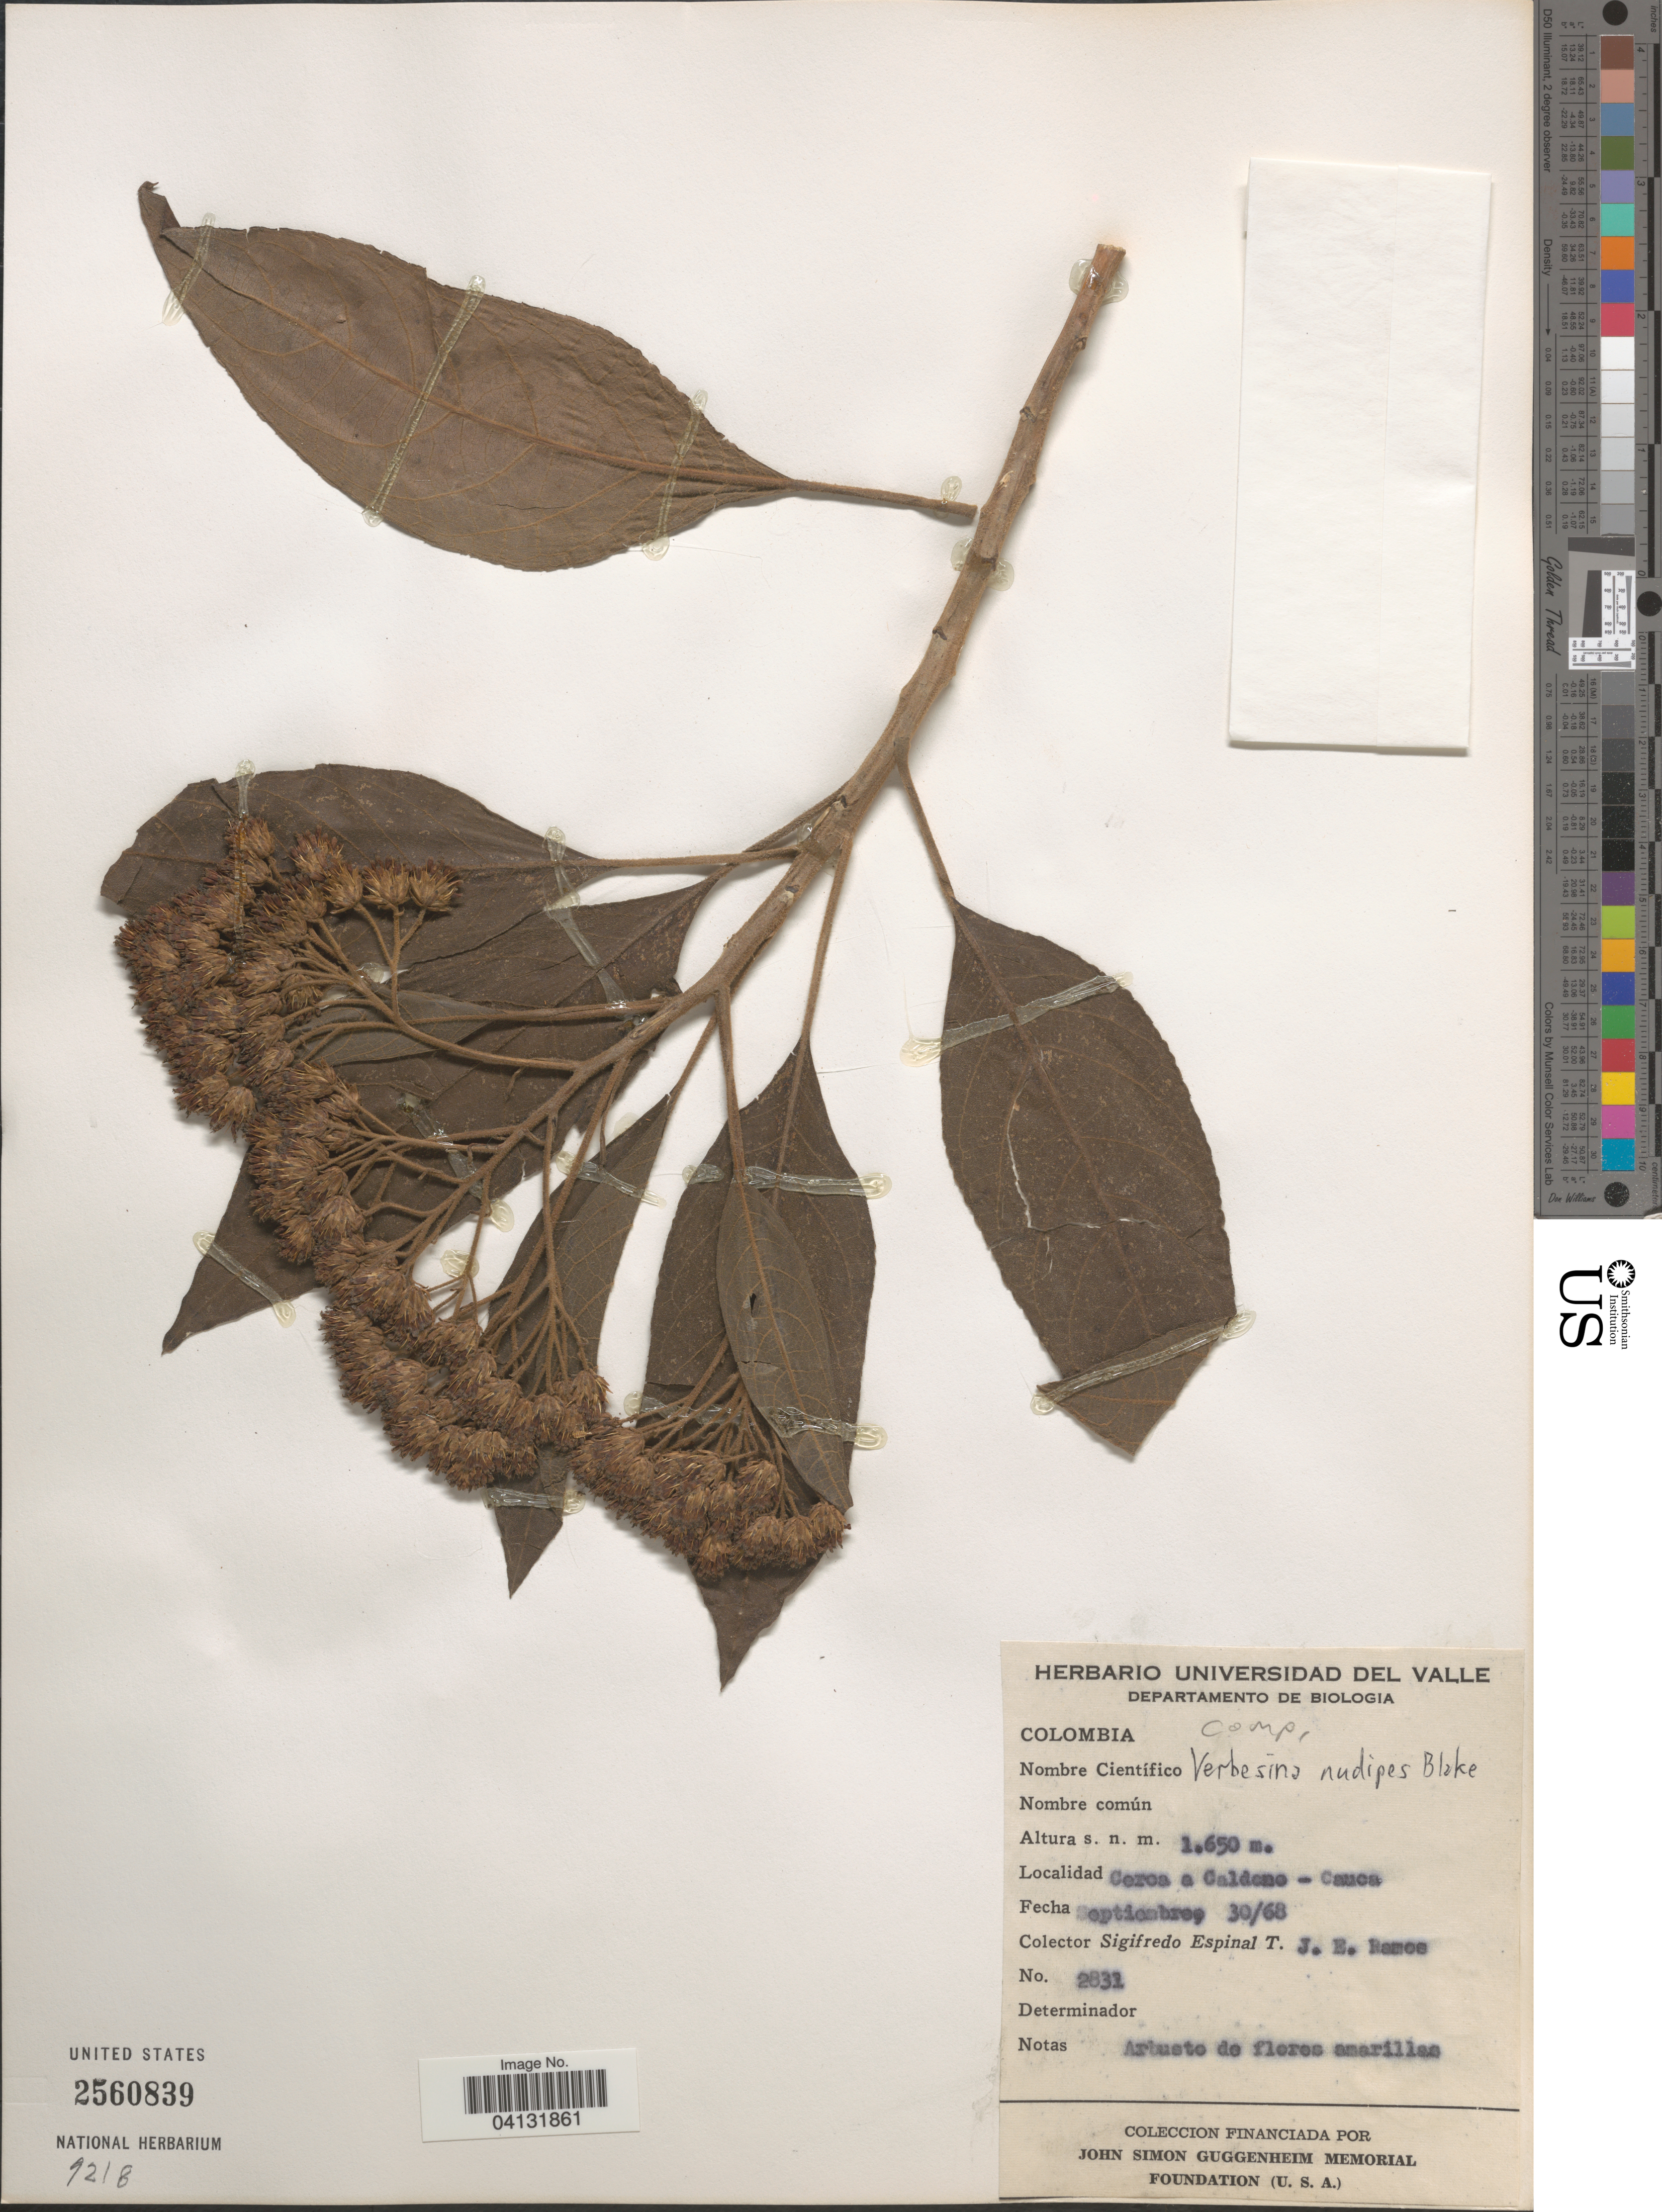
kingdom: Plantae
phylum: Tracheophyta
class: Magnoliopsida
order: Asterales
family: Asteraceae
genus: Verbesina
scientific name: Verbesina nudipes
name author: S.F. Blake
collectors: S. Espinal T. & J. E. Ramos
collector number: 2831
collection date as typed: Transcribed d/m/y: 30/9/68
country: Colombia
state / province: Cauca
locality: Cerca a Caldono.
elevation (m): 1650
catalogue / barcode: US 2560839